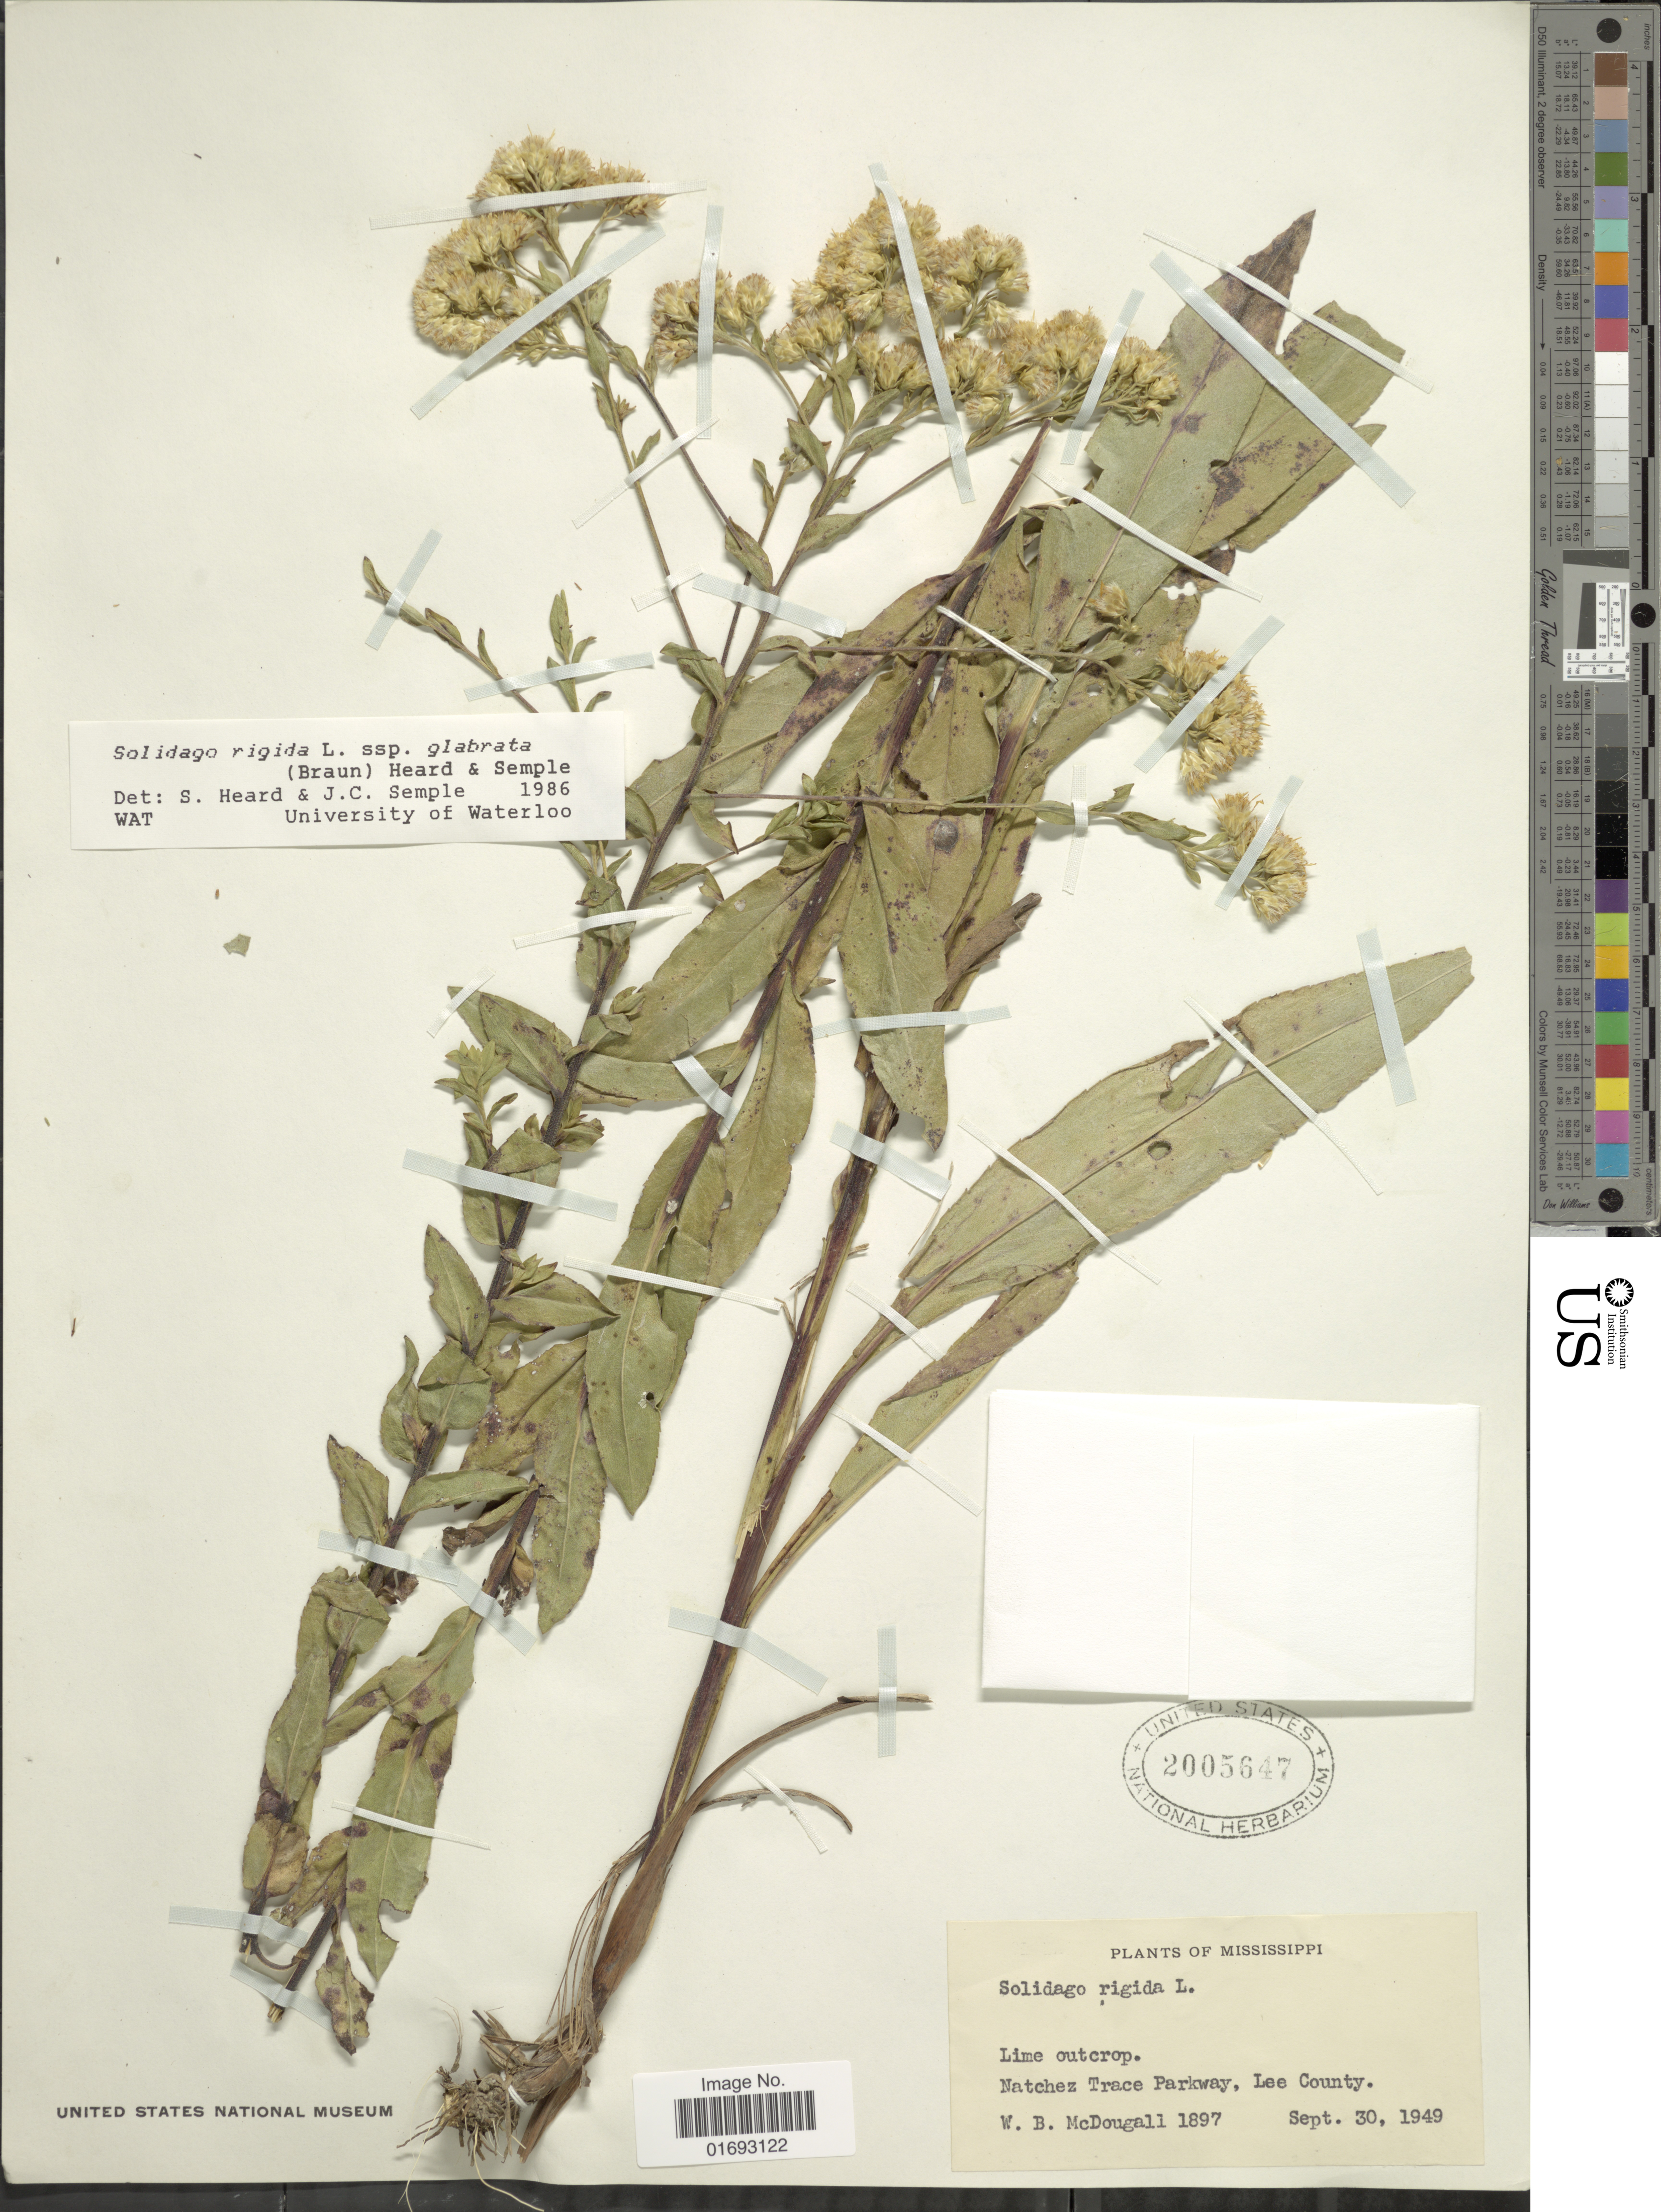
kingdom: Plantae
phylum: Tracheophyta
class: Magnoliopsida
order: Asterales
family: Asteraceae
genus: Oligoneuron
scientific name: Oligoneuron rigidum var. glabrata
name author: (E.L. Braun) G.L. Nesom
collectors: W. B. McDougall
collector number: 1897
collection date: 1949-09-30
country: United States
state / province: Mississippi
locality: Lime outcrop, Natchez Trace Parkway, Lee County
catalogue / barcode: US 2005647